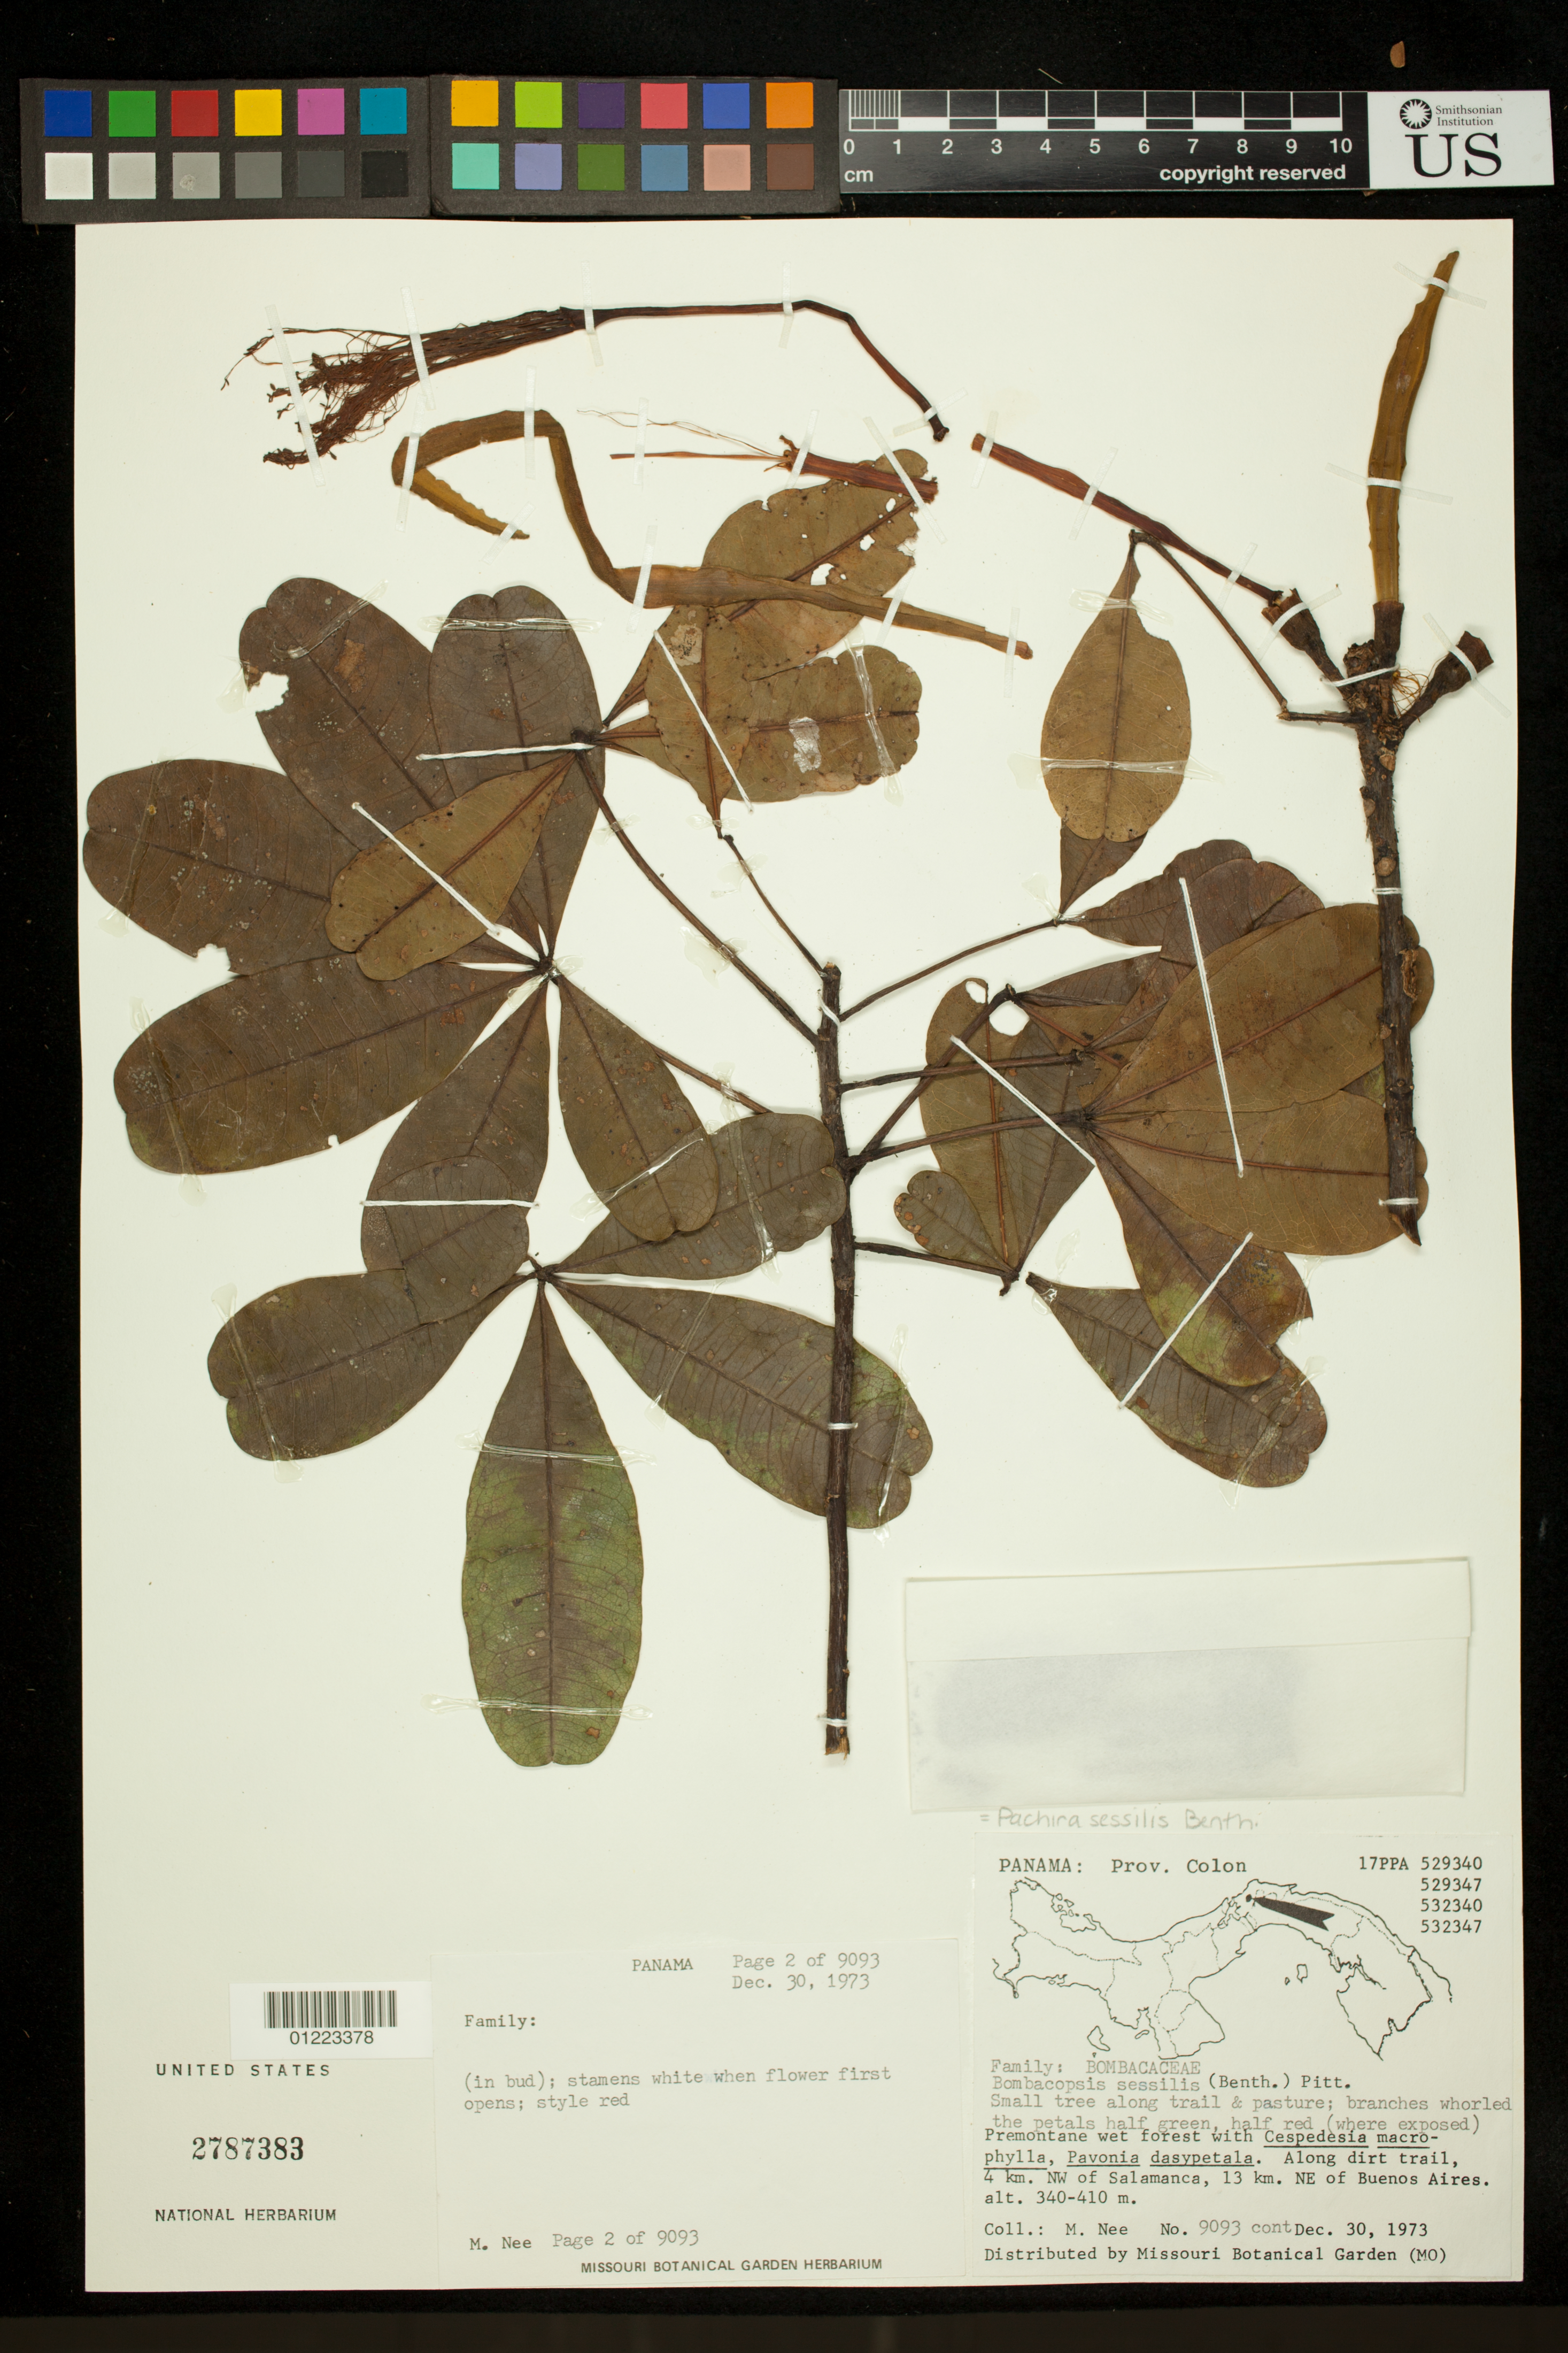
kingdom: Plantae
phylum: Tracheophyta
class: Magnoliopsida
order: Malvales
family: Malvaceae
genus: Pachira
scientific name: Pachira sessilis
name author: Benth.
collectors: M. Nee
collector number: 9093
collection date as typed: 12/30/1973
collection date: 1973-12-30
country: Panama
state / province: Colón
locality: Premontane forests, along dirt trail 4km. NW of Salamanca, 13 km. NE of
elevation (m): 340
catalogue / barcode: US 2787383